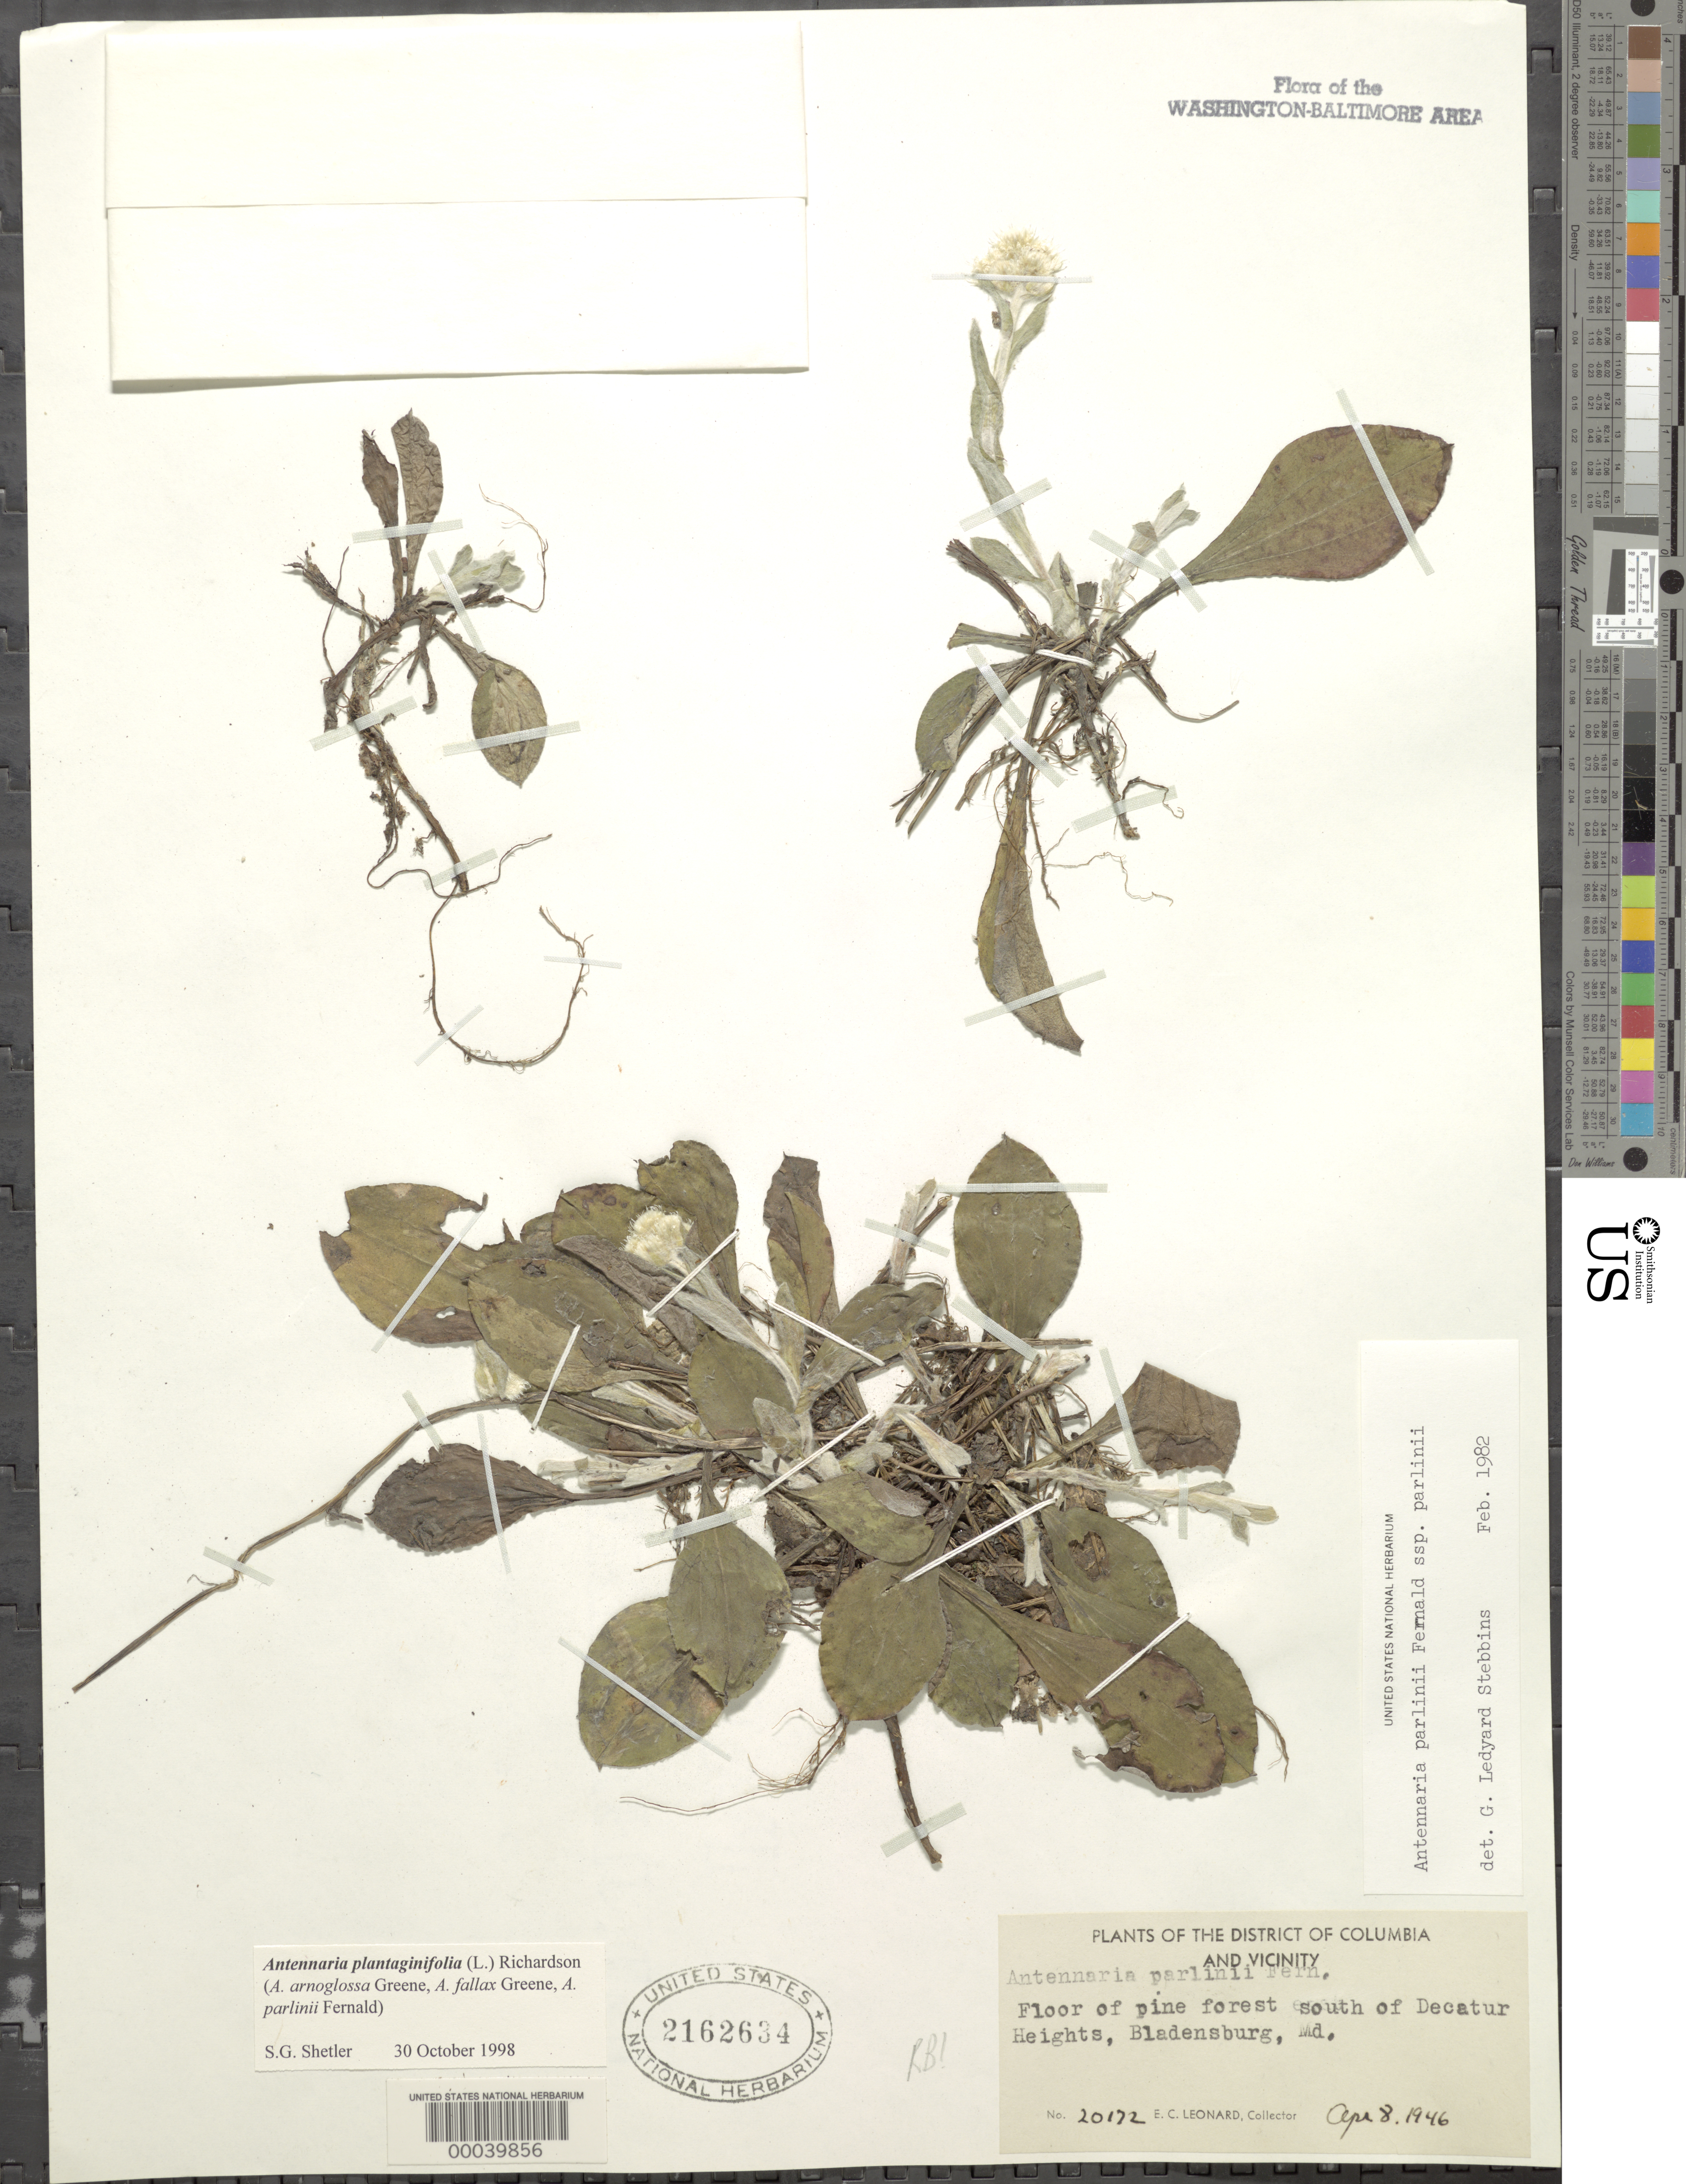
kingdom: Plantae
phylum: Tracheophyta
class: Magnoliopsida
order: Asterales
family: Asteraceae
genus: Antennaria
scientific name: Antennaria plantaginifolia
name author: (L.) Richardson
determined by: Stebbins, G. L.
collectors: E. C. Leonard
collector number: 20172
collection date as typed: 08 Apr 1946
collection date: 1946-04-08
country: United States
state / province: Maryland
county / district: Prince George's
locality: South of Decatur Heights, Bladensburg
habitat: Pine forest floor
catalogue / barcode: US 2162634